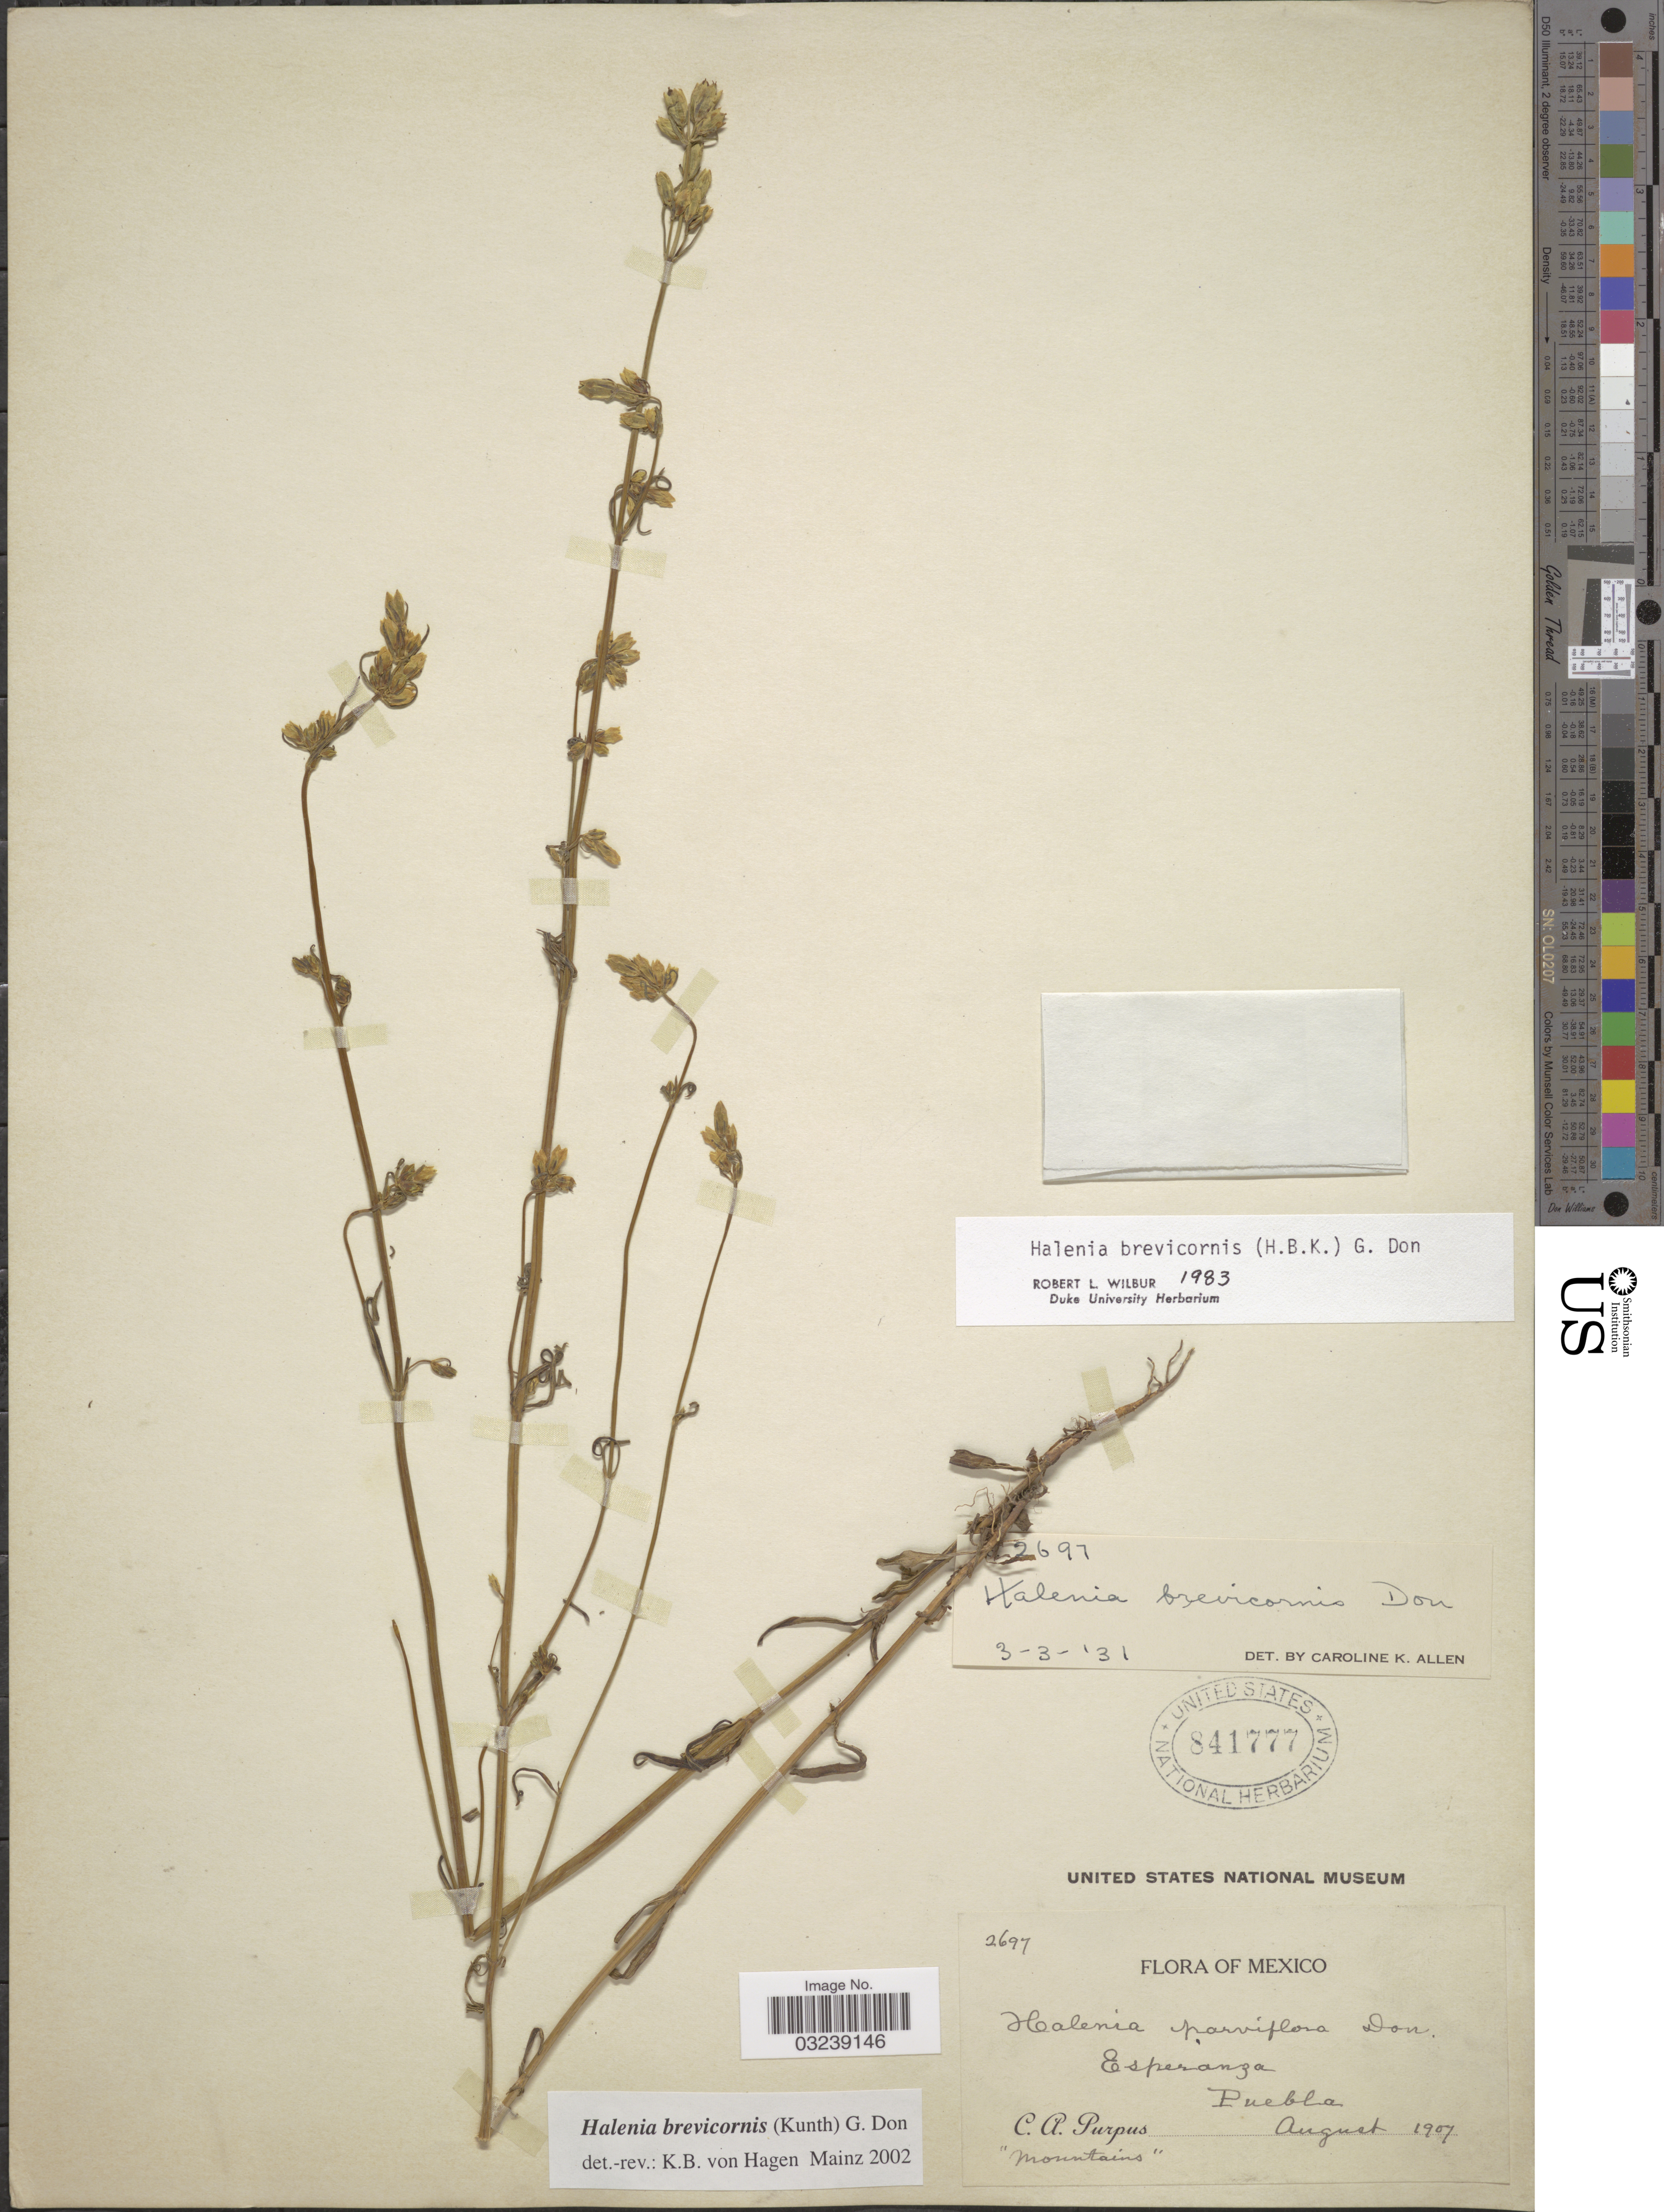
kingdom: Plantae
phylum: Tracheophyta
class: Magnoliopsida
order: Gentianales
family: Gentianaceae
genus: Halenia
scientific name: Halenia brevicornis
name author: (Kunth) G. Don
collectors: C. A. Purpus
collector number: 2697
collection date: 1907-08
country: Mexico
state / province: Puebla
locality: Esperanza.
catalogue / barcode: US 841777